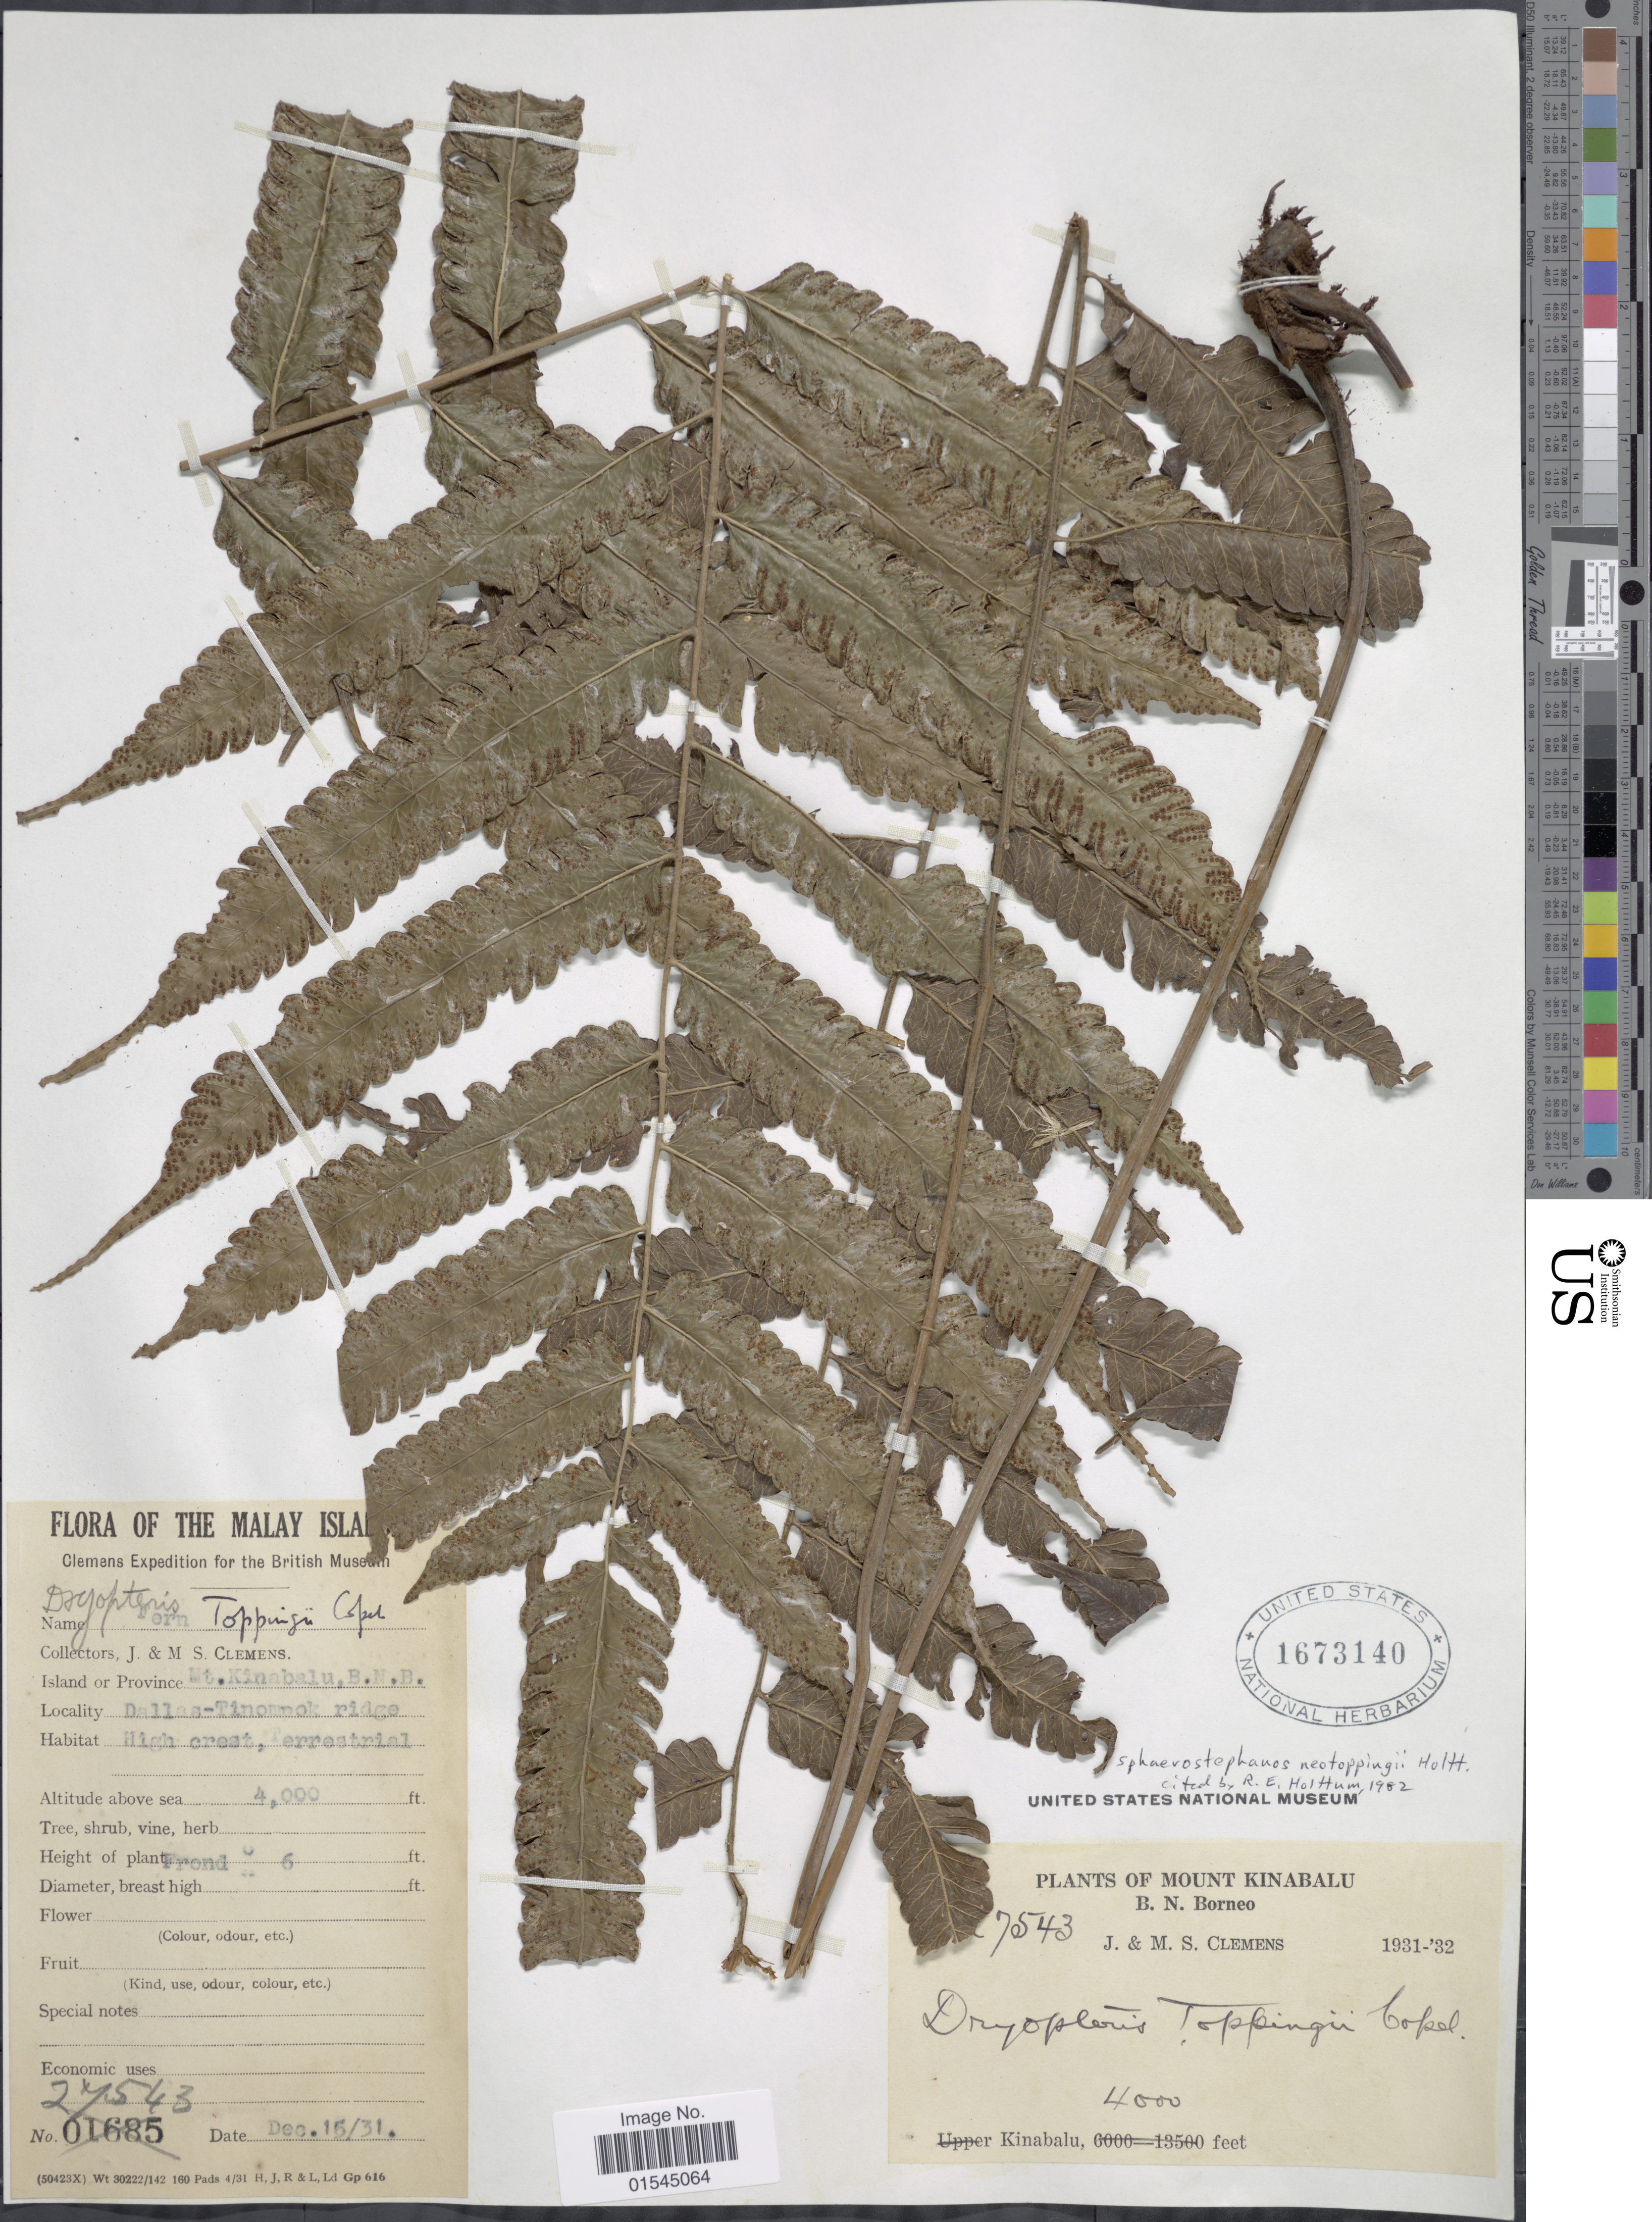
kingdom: Plantae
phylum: Tracheophyta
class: Polypodiopsida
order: Polypodiales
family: Thelypteridaceae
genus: Sphaerostephanos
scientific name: Sphaerostephanos neotoppingii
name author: Holttum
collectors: J. Clemens & M. S. Clemens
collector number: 27543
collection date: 1931-12-15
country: Malaysia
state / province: Sabah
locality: Malay Islands. Island or Province Mt. Kinabalu, B.N.B. Dallas-Tinompok ridge. Mount Kinabalu. B.N. Borneo. Kunabalu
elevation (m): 1219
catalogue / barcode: US 1673140